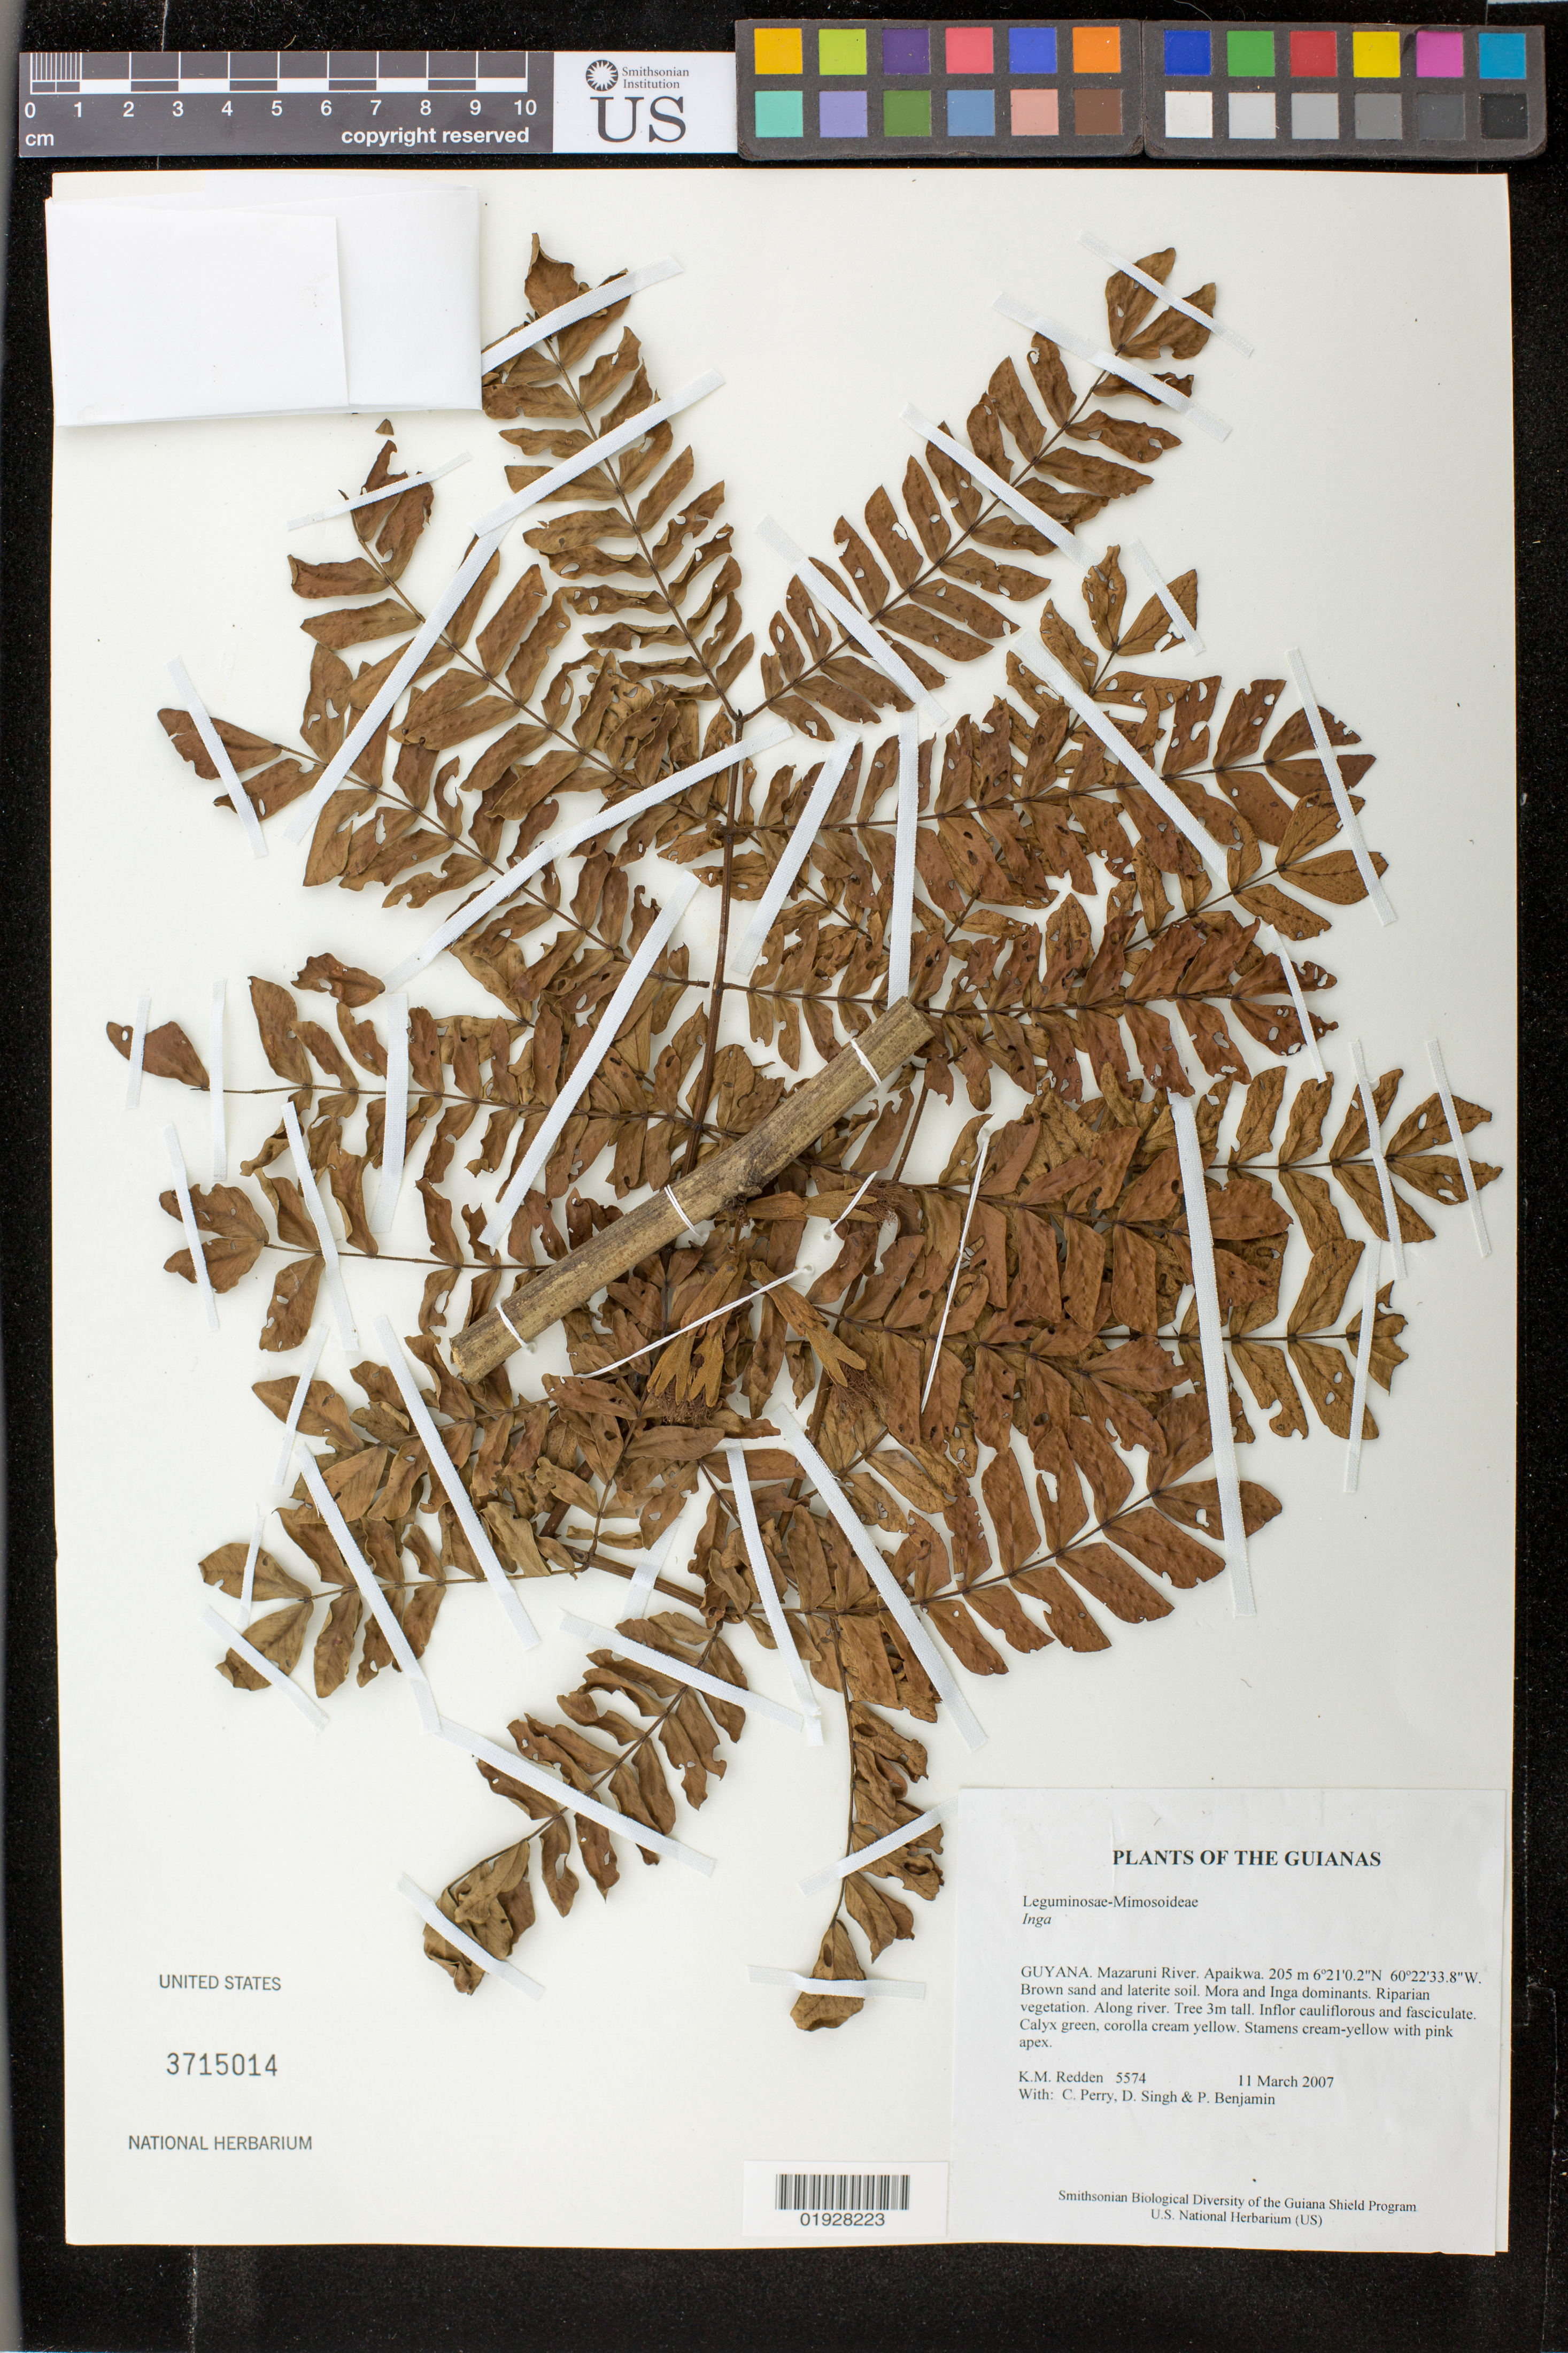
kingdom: Plantae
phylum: Tracheophyta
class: Magnoliopsida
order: Fabales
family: Fabaceae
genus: Inga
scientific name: Inga sp.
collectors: K. M. Redden, C. Perry, D. Singh & P. Benjamin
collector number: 5574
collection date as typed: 11 March 2007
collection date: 2007-03-11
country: Guyana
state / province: Cuyuni-Mazaruni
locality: Mazaruni River. Apaikwa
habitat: Brown sand and laterite soil. Mora and Inga dominant. Riparian vegetation. Along river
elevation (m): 205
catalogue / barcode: US 3715014